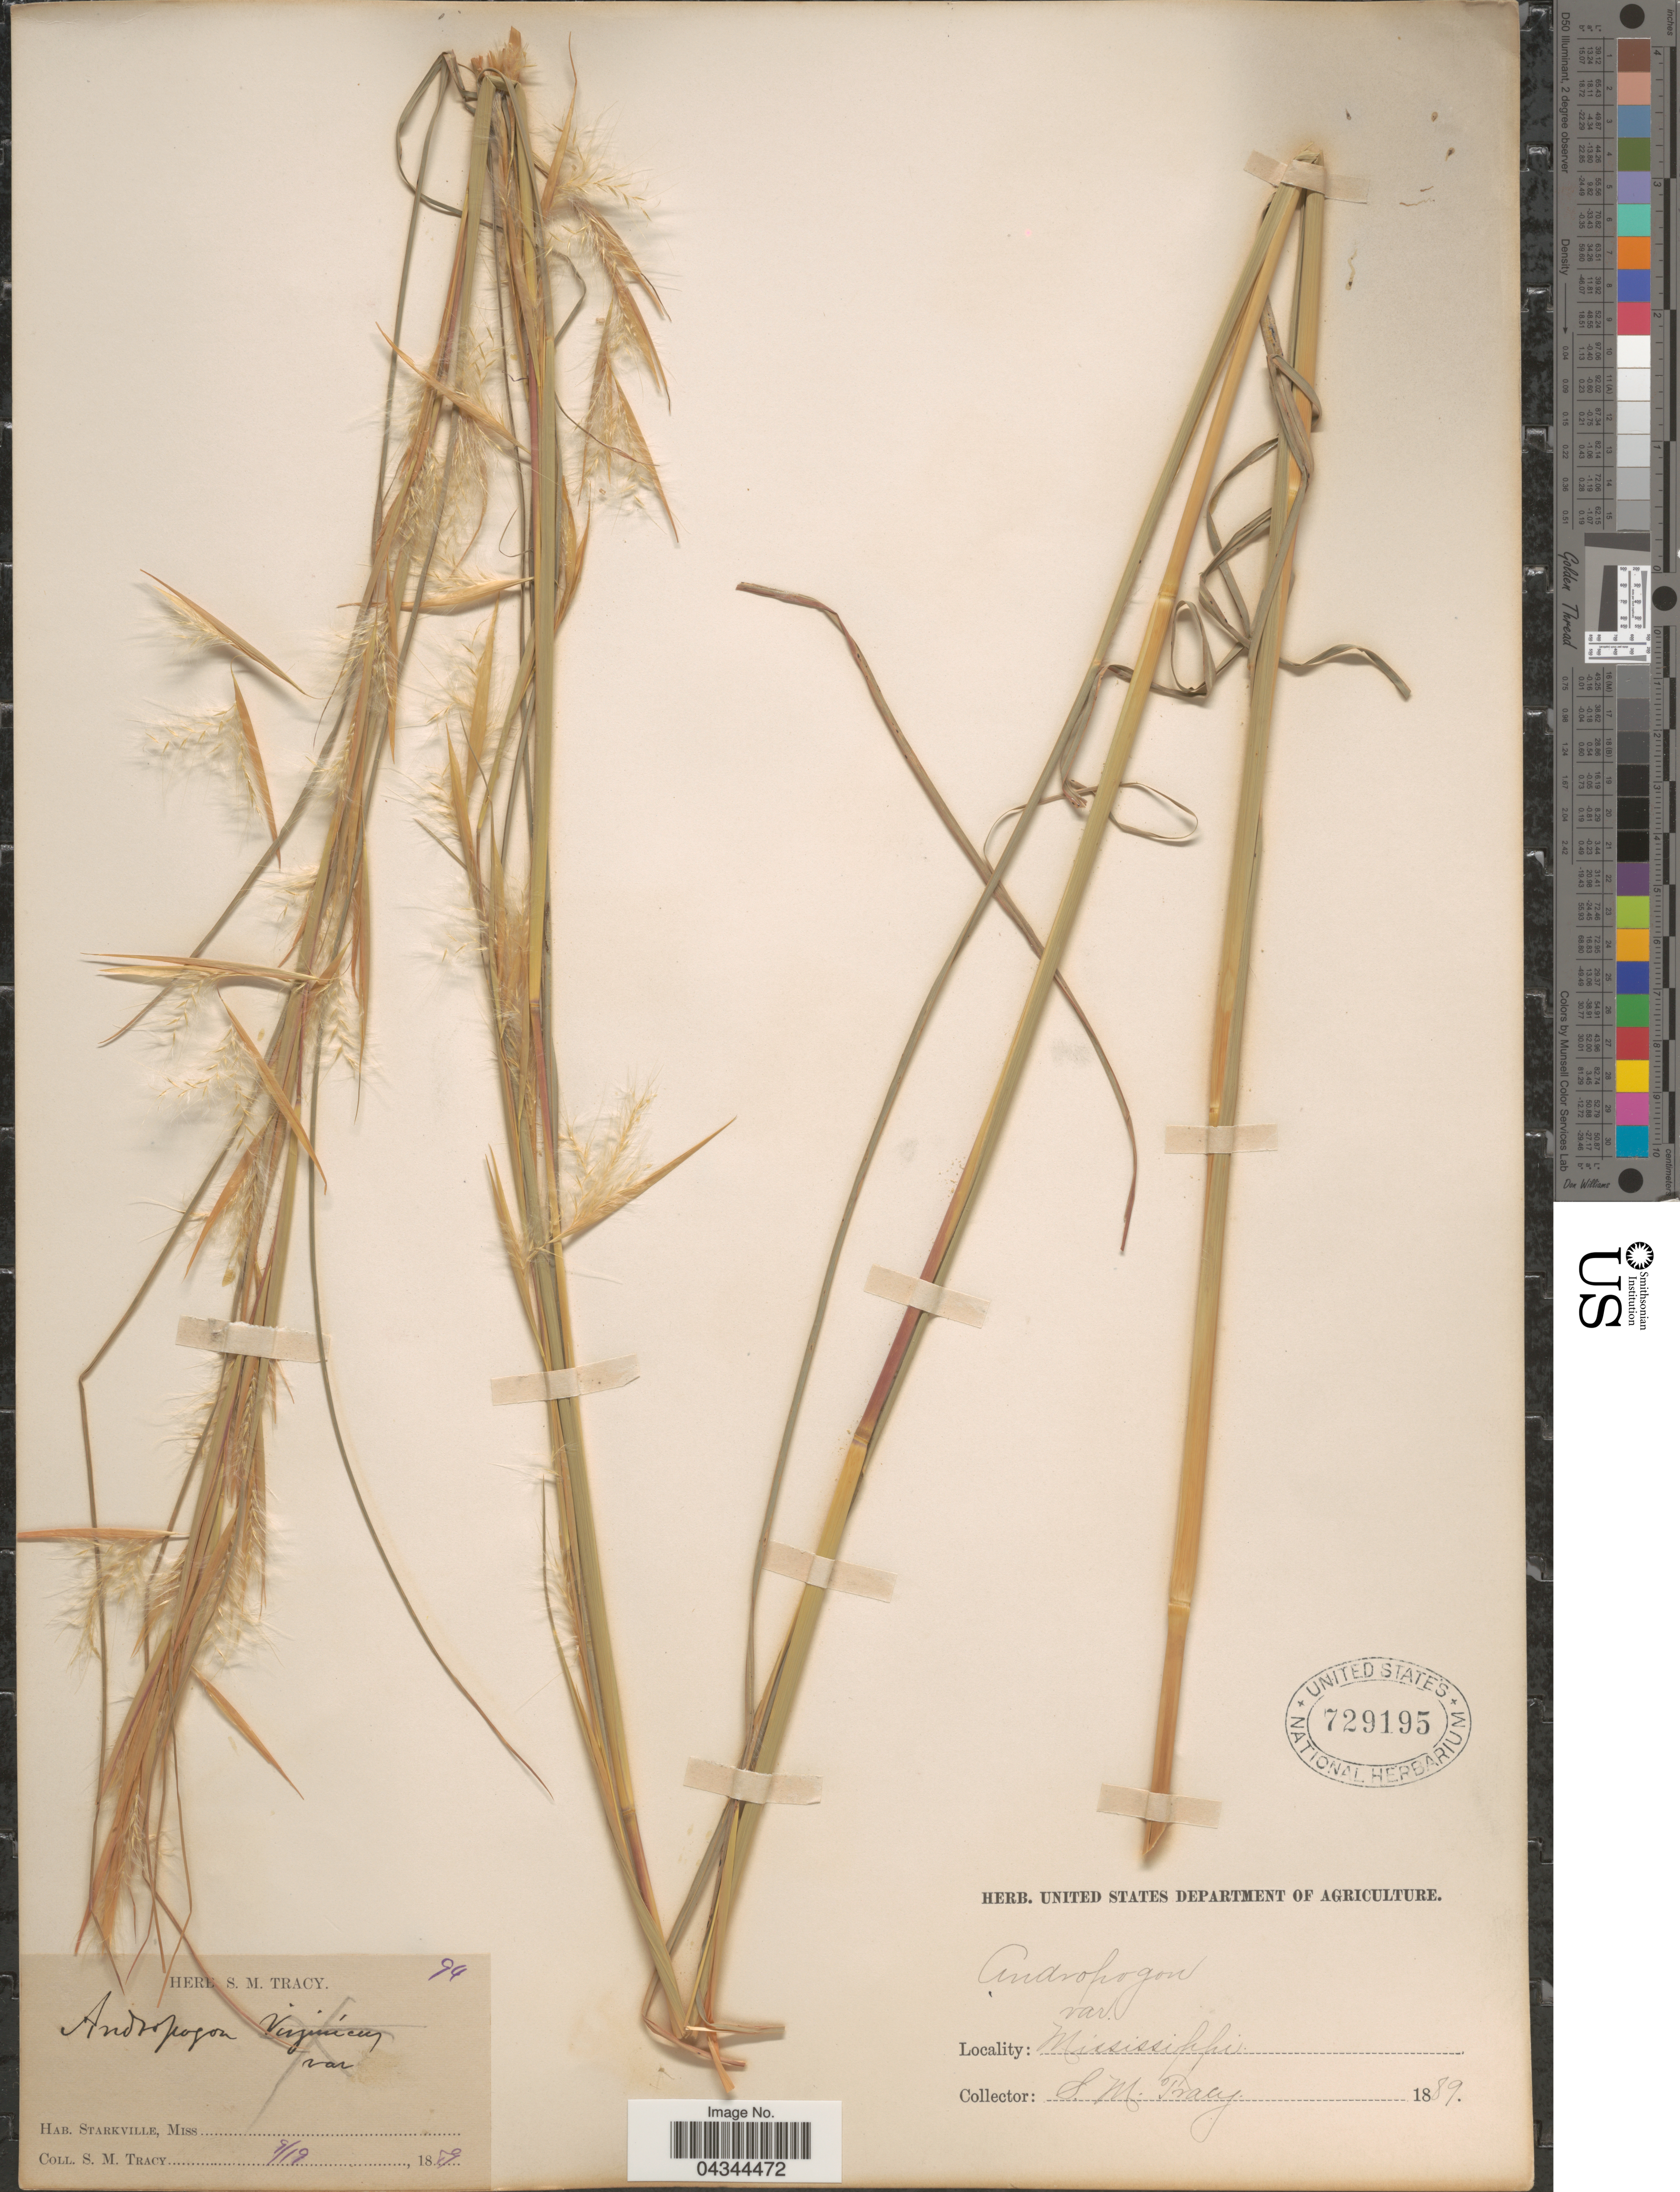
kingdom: Plantae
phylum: Tracheophyta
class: Liliopsida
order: Poales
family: Poaceae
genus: Andropogon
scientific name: Andropogon virginicus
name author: L.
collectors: S. M. Tracy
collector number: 94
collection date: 1889-09-19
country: United States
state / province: Mississippi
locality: Starkville.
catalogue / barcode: US 729195